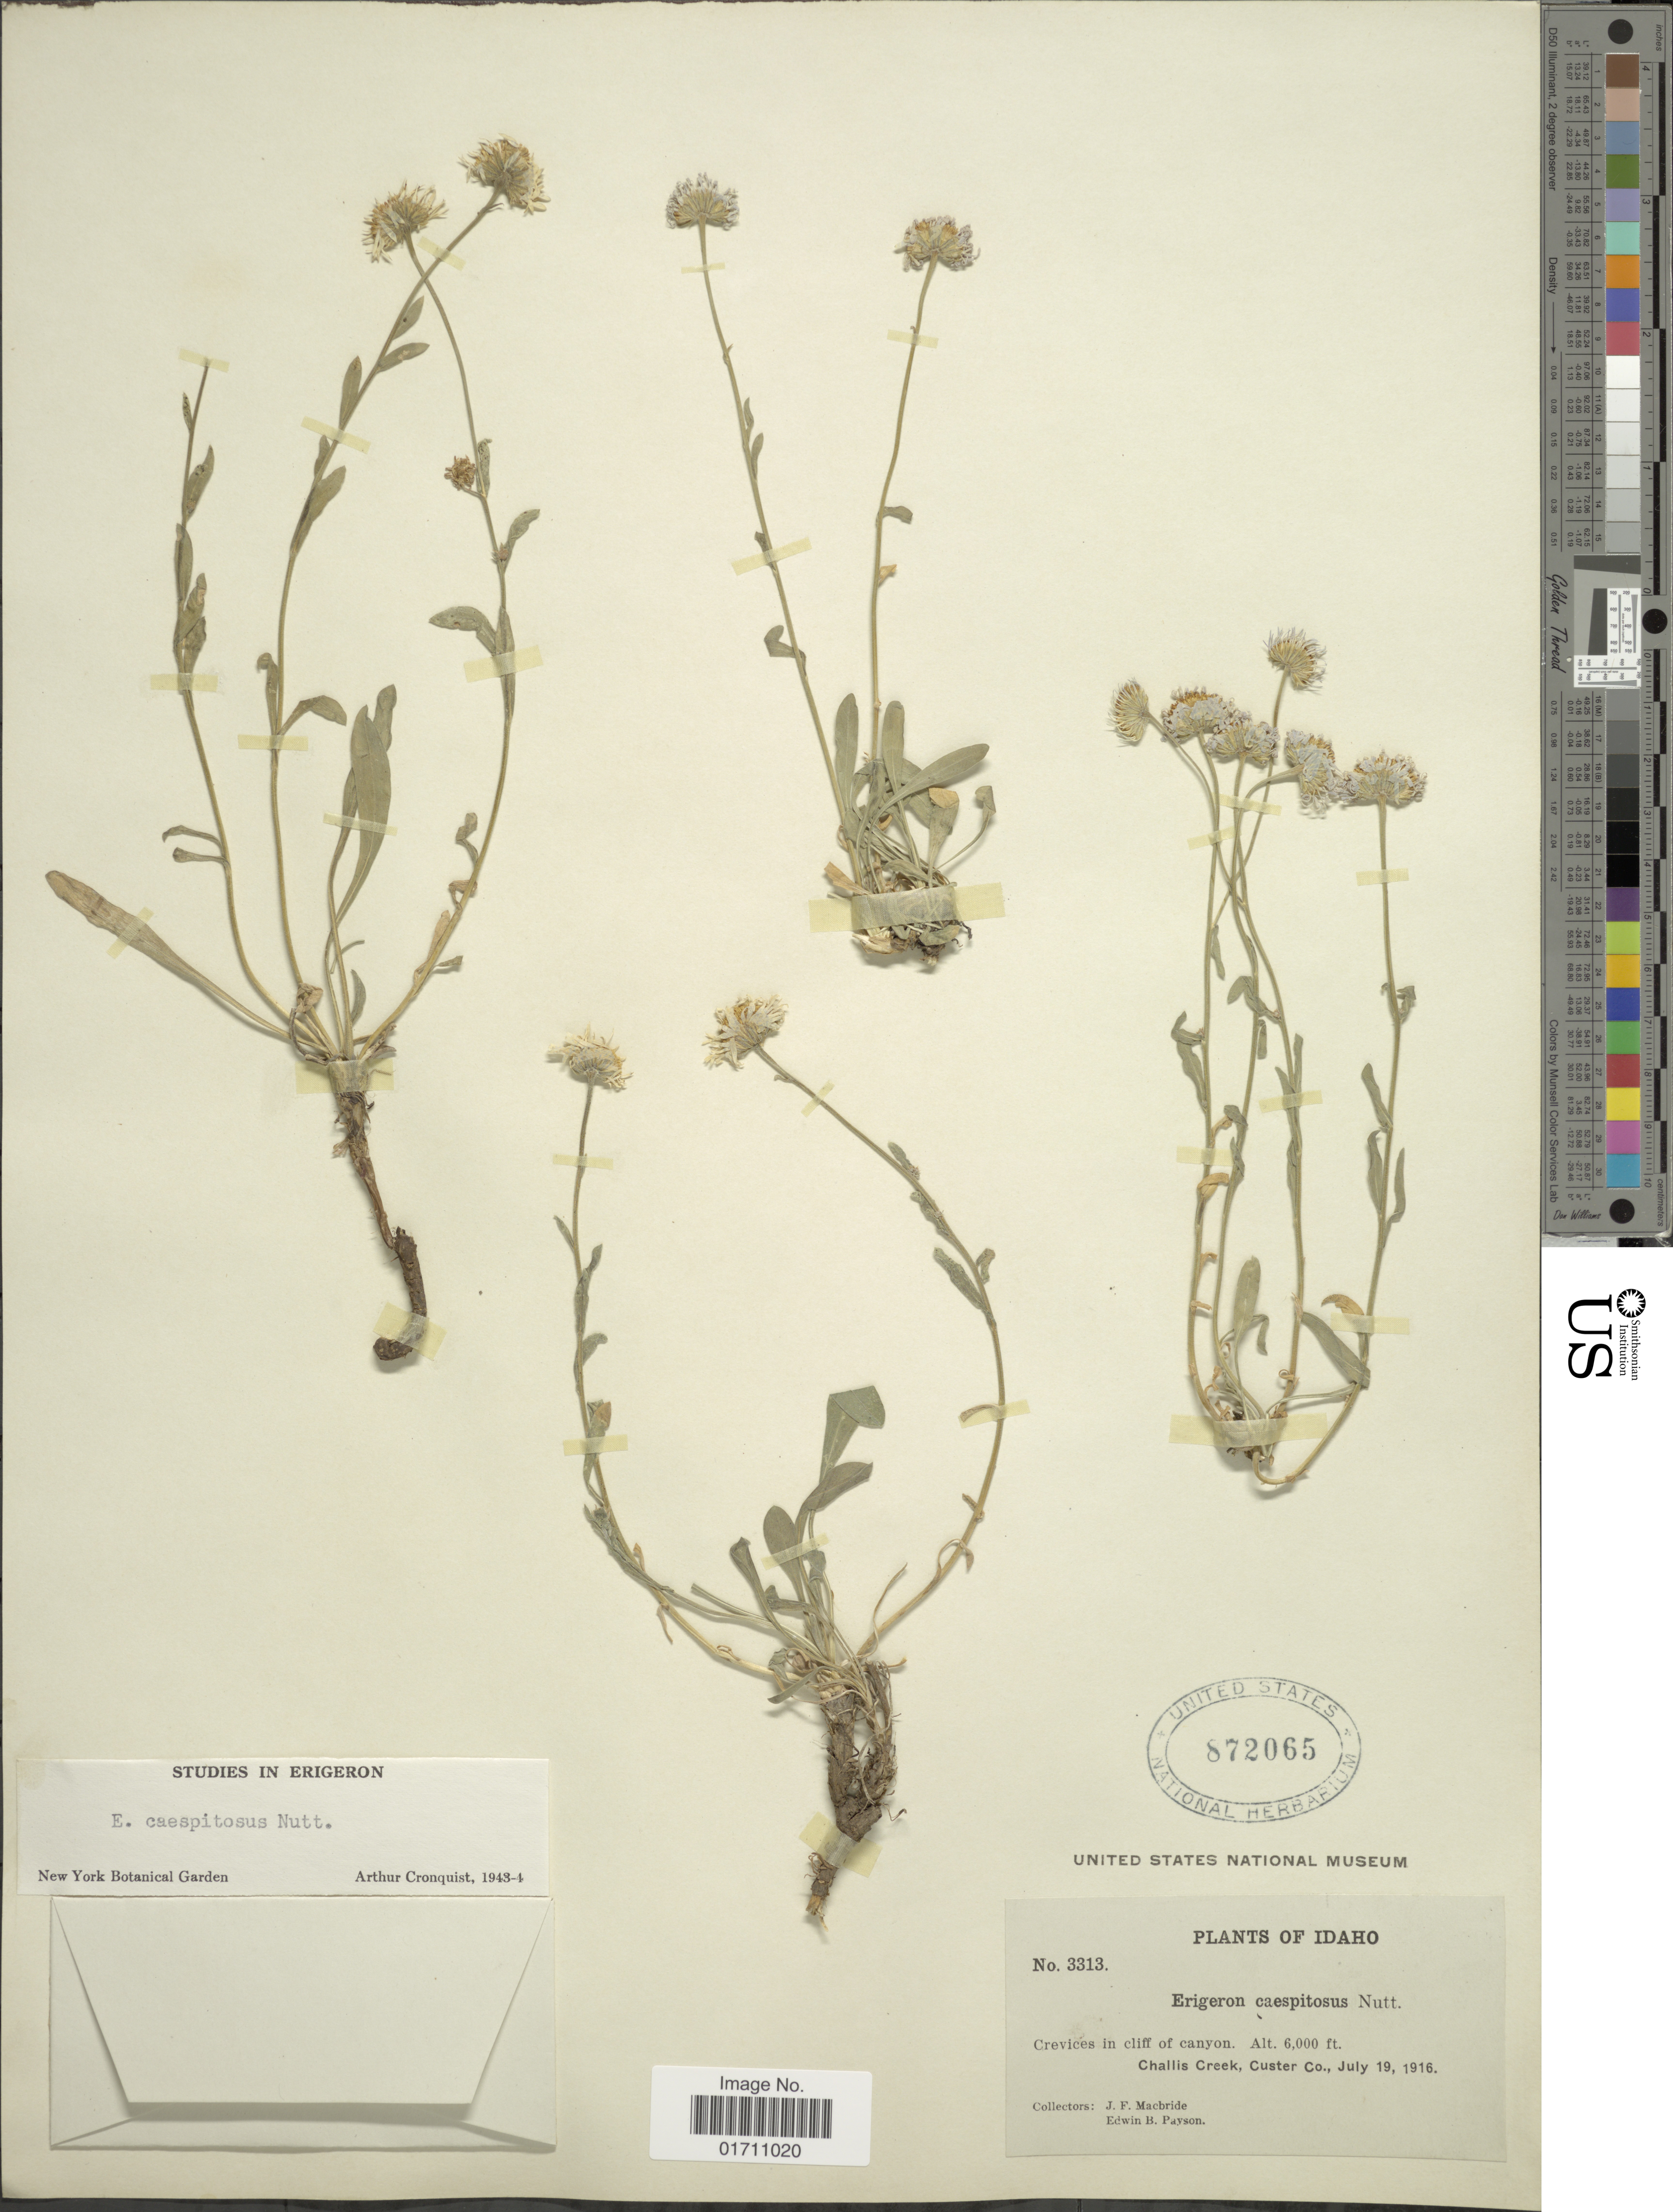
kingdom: Plantae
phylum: Tracheophyta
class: Magnoliopsida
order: Asterales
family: Asteraceae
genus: Erigeron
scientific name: Erigeron caespitosus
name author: Nutt.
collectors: J. F. Macbride & E. B. Payson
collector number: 3313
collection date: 1916-07-19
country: United States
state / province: Idaho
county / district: Custer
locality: Crevices in cliff of canyon. Challis Creek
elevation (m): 1829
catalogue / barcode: US 872065